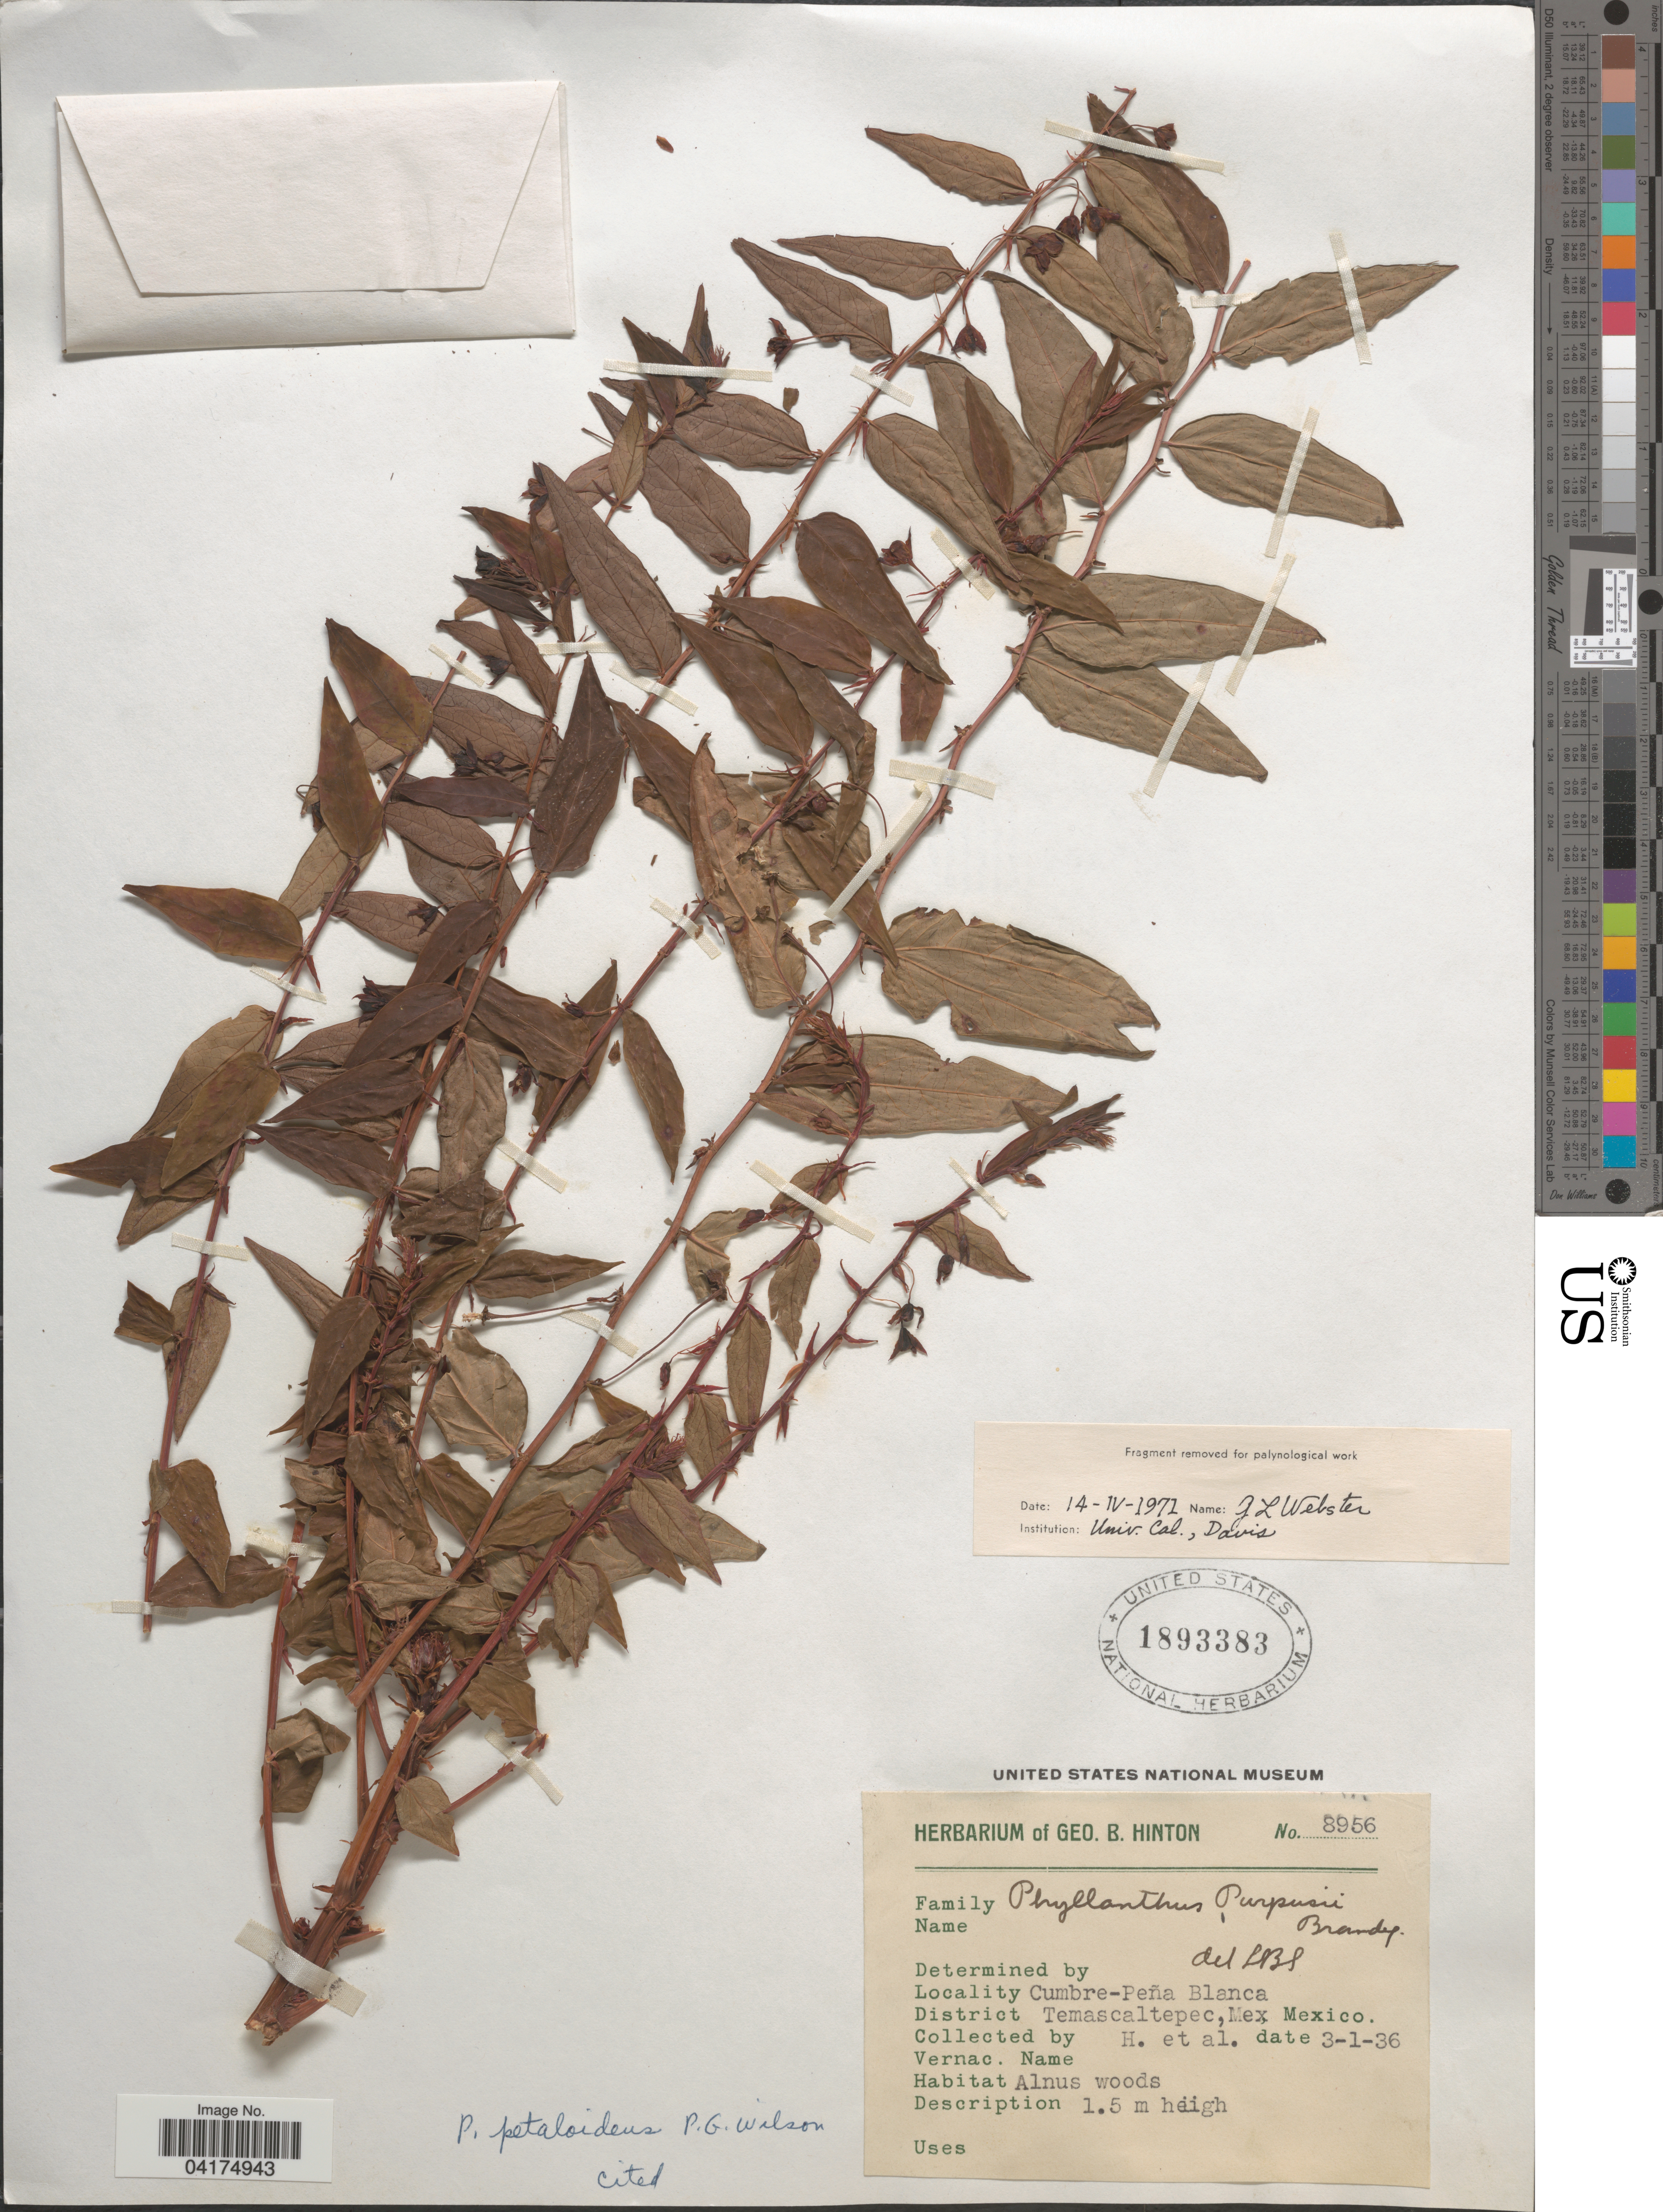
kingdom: Plantae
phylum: Tracheophyta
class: Magnoliopsida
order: Malpighiales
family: Phyllanthaceae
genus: Phyllanthus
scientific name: Phyllanthus purpusii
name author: Brandegee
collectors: G. B. Hinton & et al.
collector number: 8956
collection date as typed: Transcribed d/m/y: 3/1/36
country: Mexico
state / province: México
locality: Cumbre- Peña Blanca. District Temascaltepec.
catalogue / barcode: US 1893383